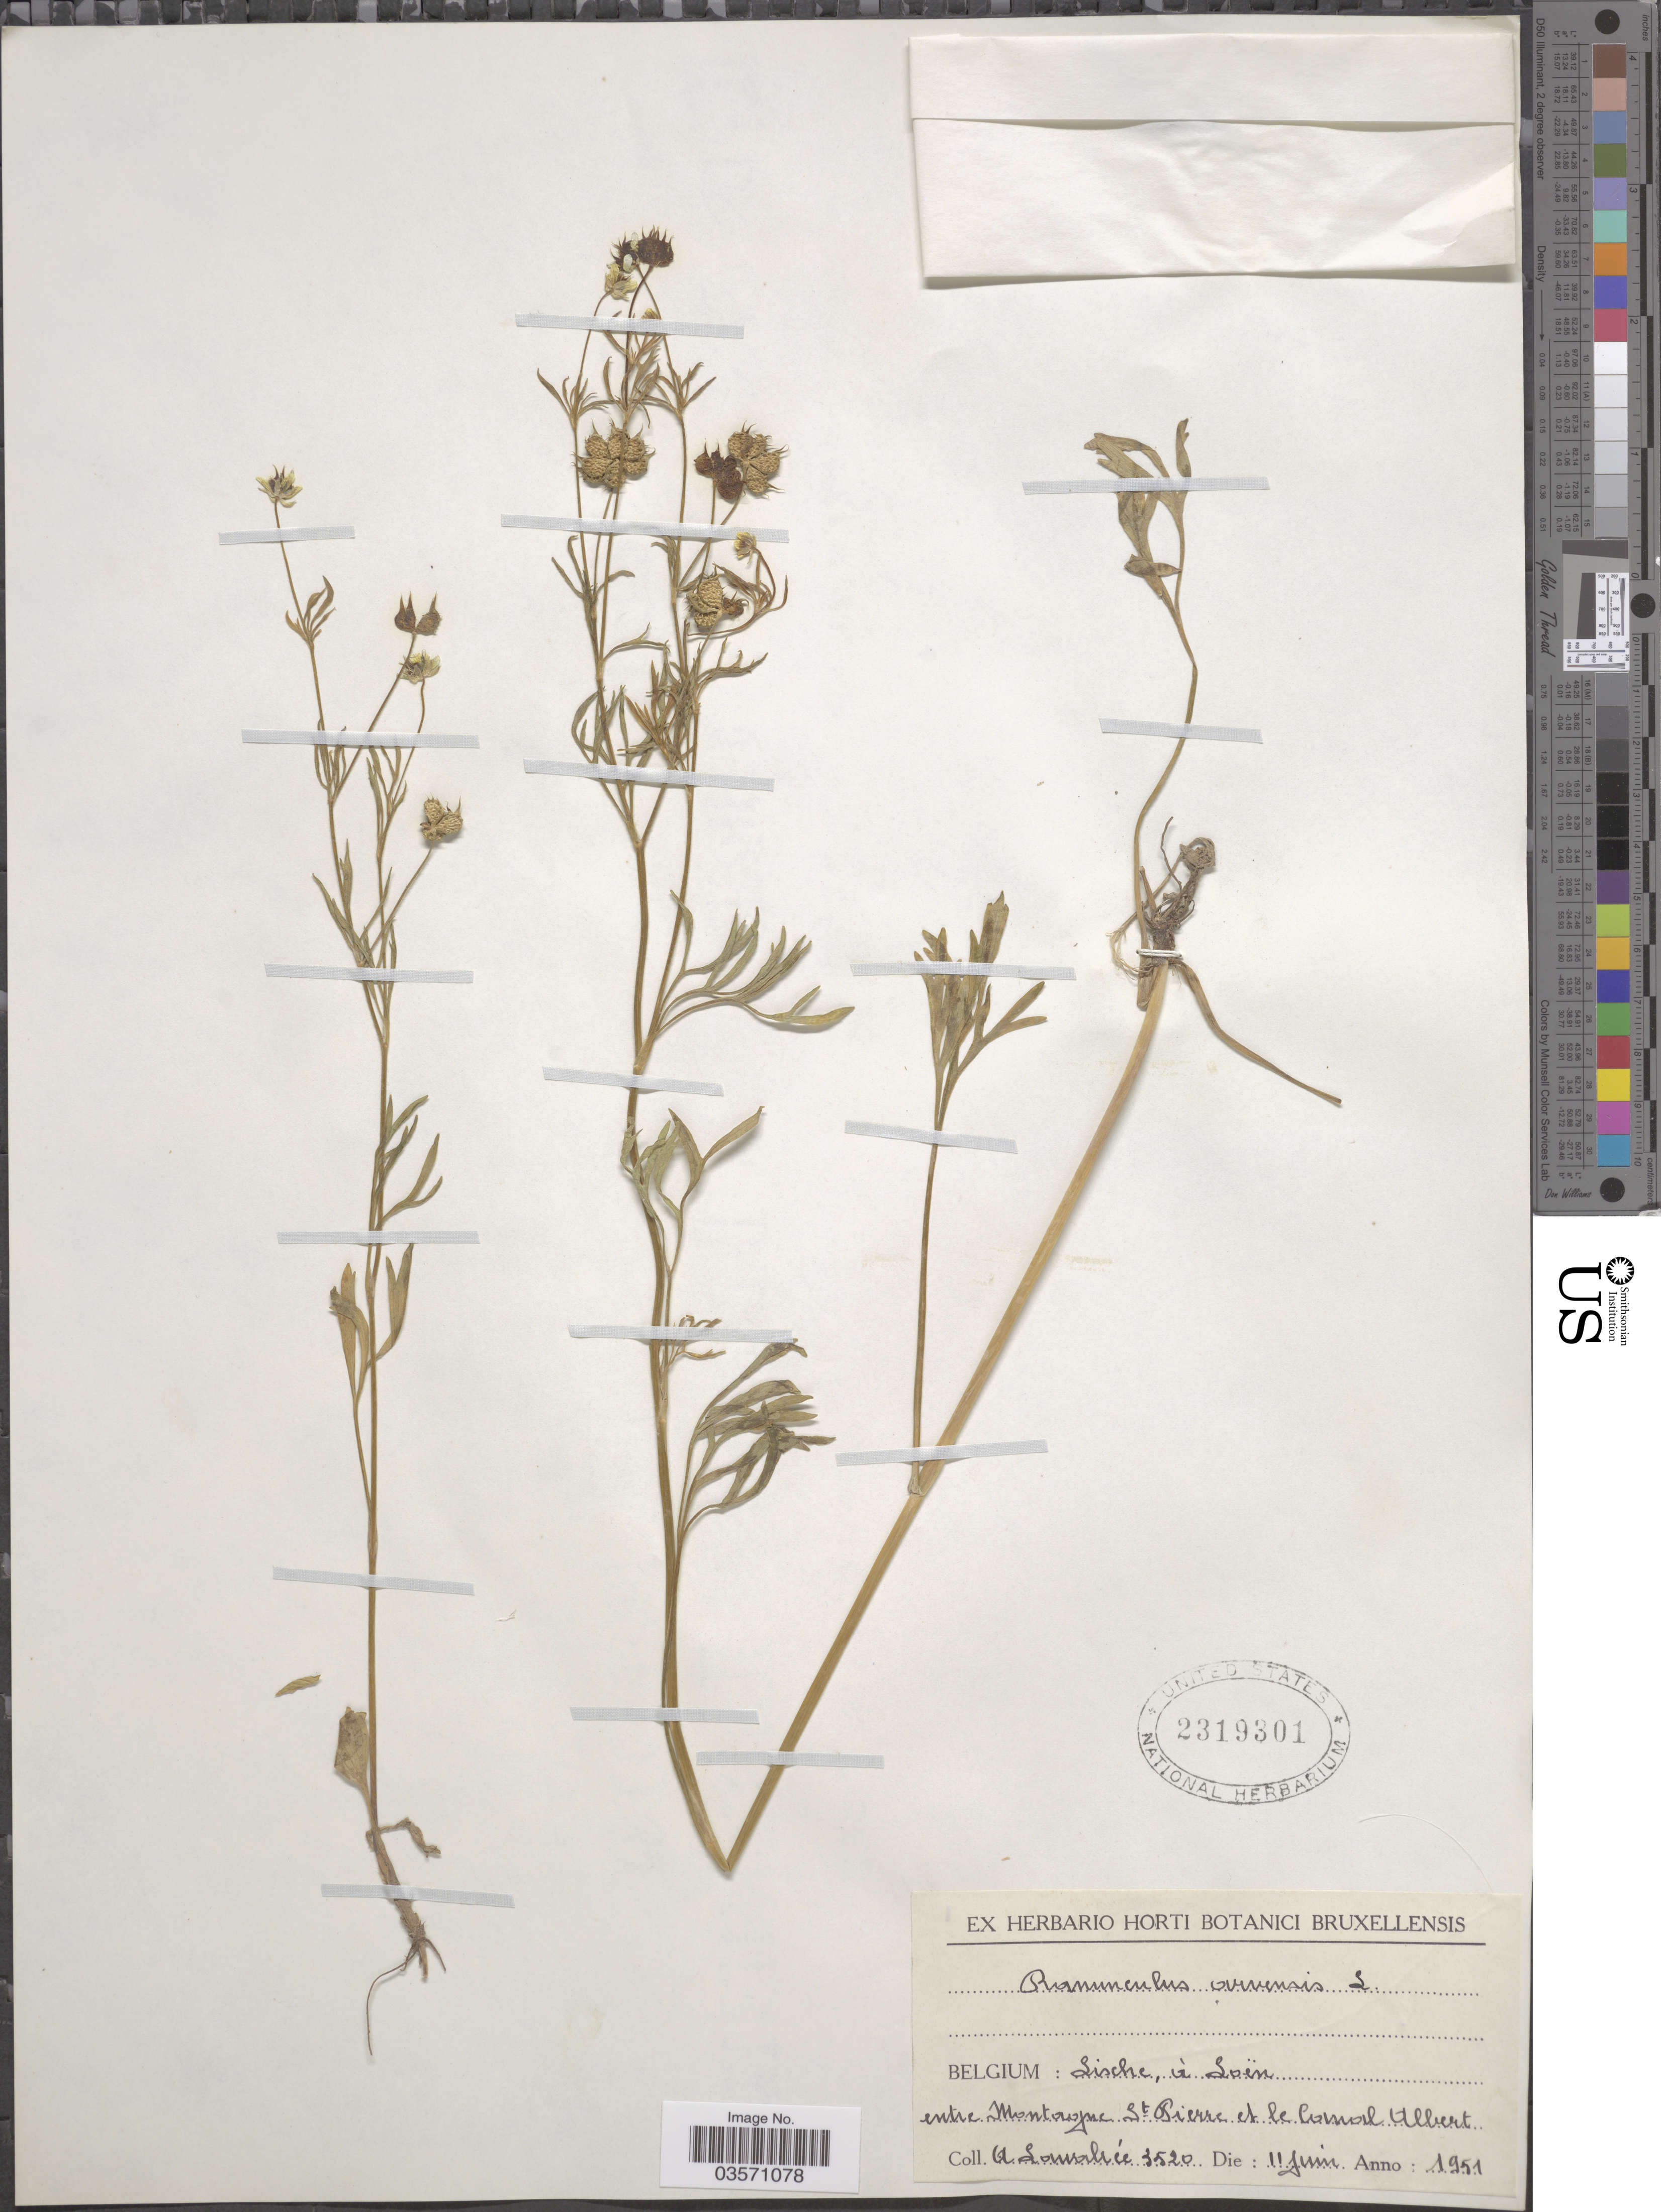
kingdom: Plantae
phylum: Tracheophyta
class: Magnoliopsida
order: Ranunculales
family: Ranunculaceae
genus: Ranunculus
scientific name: Ranunculus arvensis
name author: L.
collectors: A. Lawalrée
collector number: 3520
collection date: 1951-06-11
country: Belgium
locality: Sische, á Soën, entre Montagne St Pierre et le Comal Albert.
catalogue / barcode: US 2319301